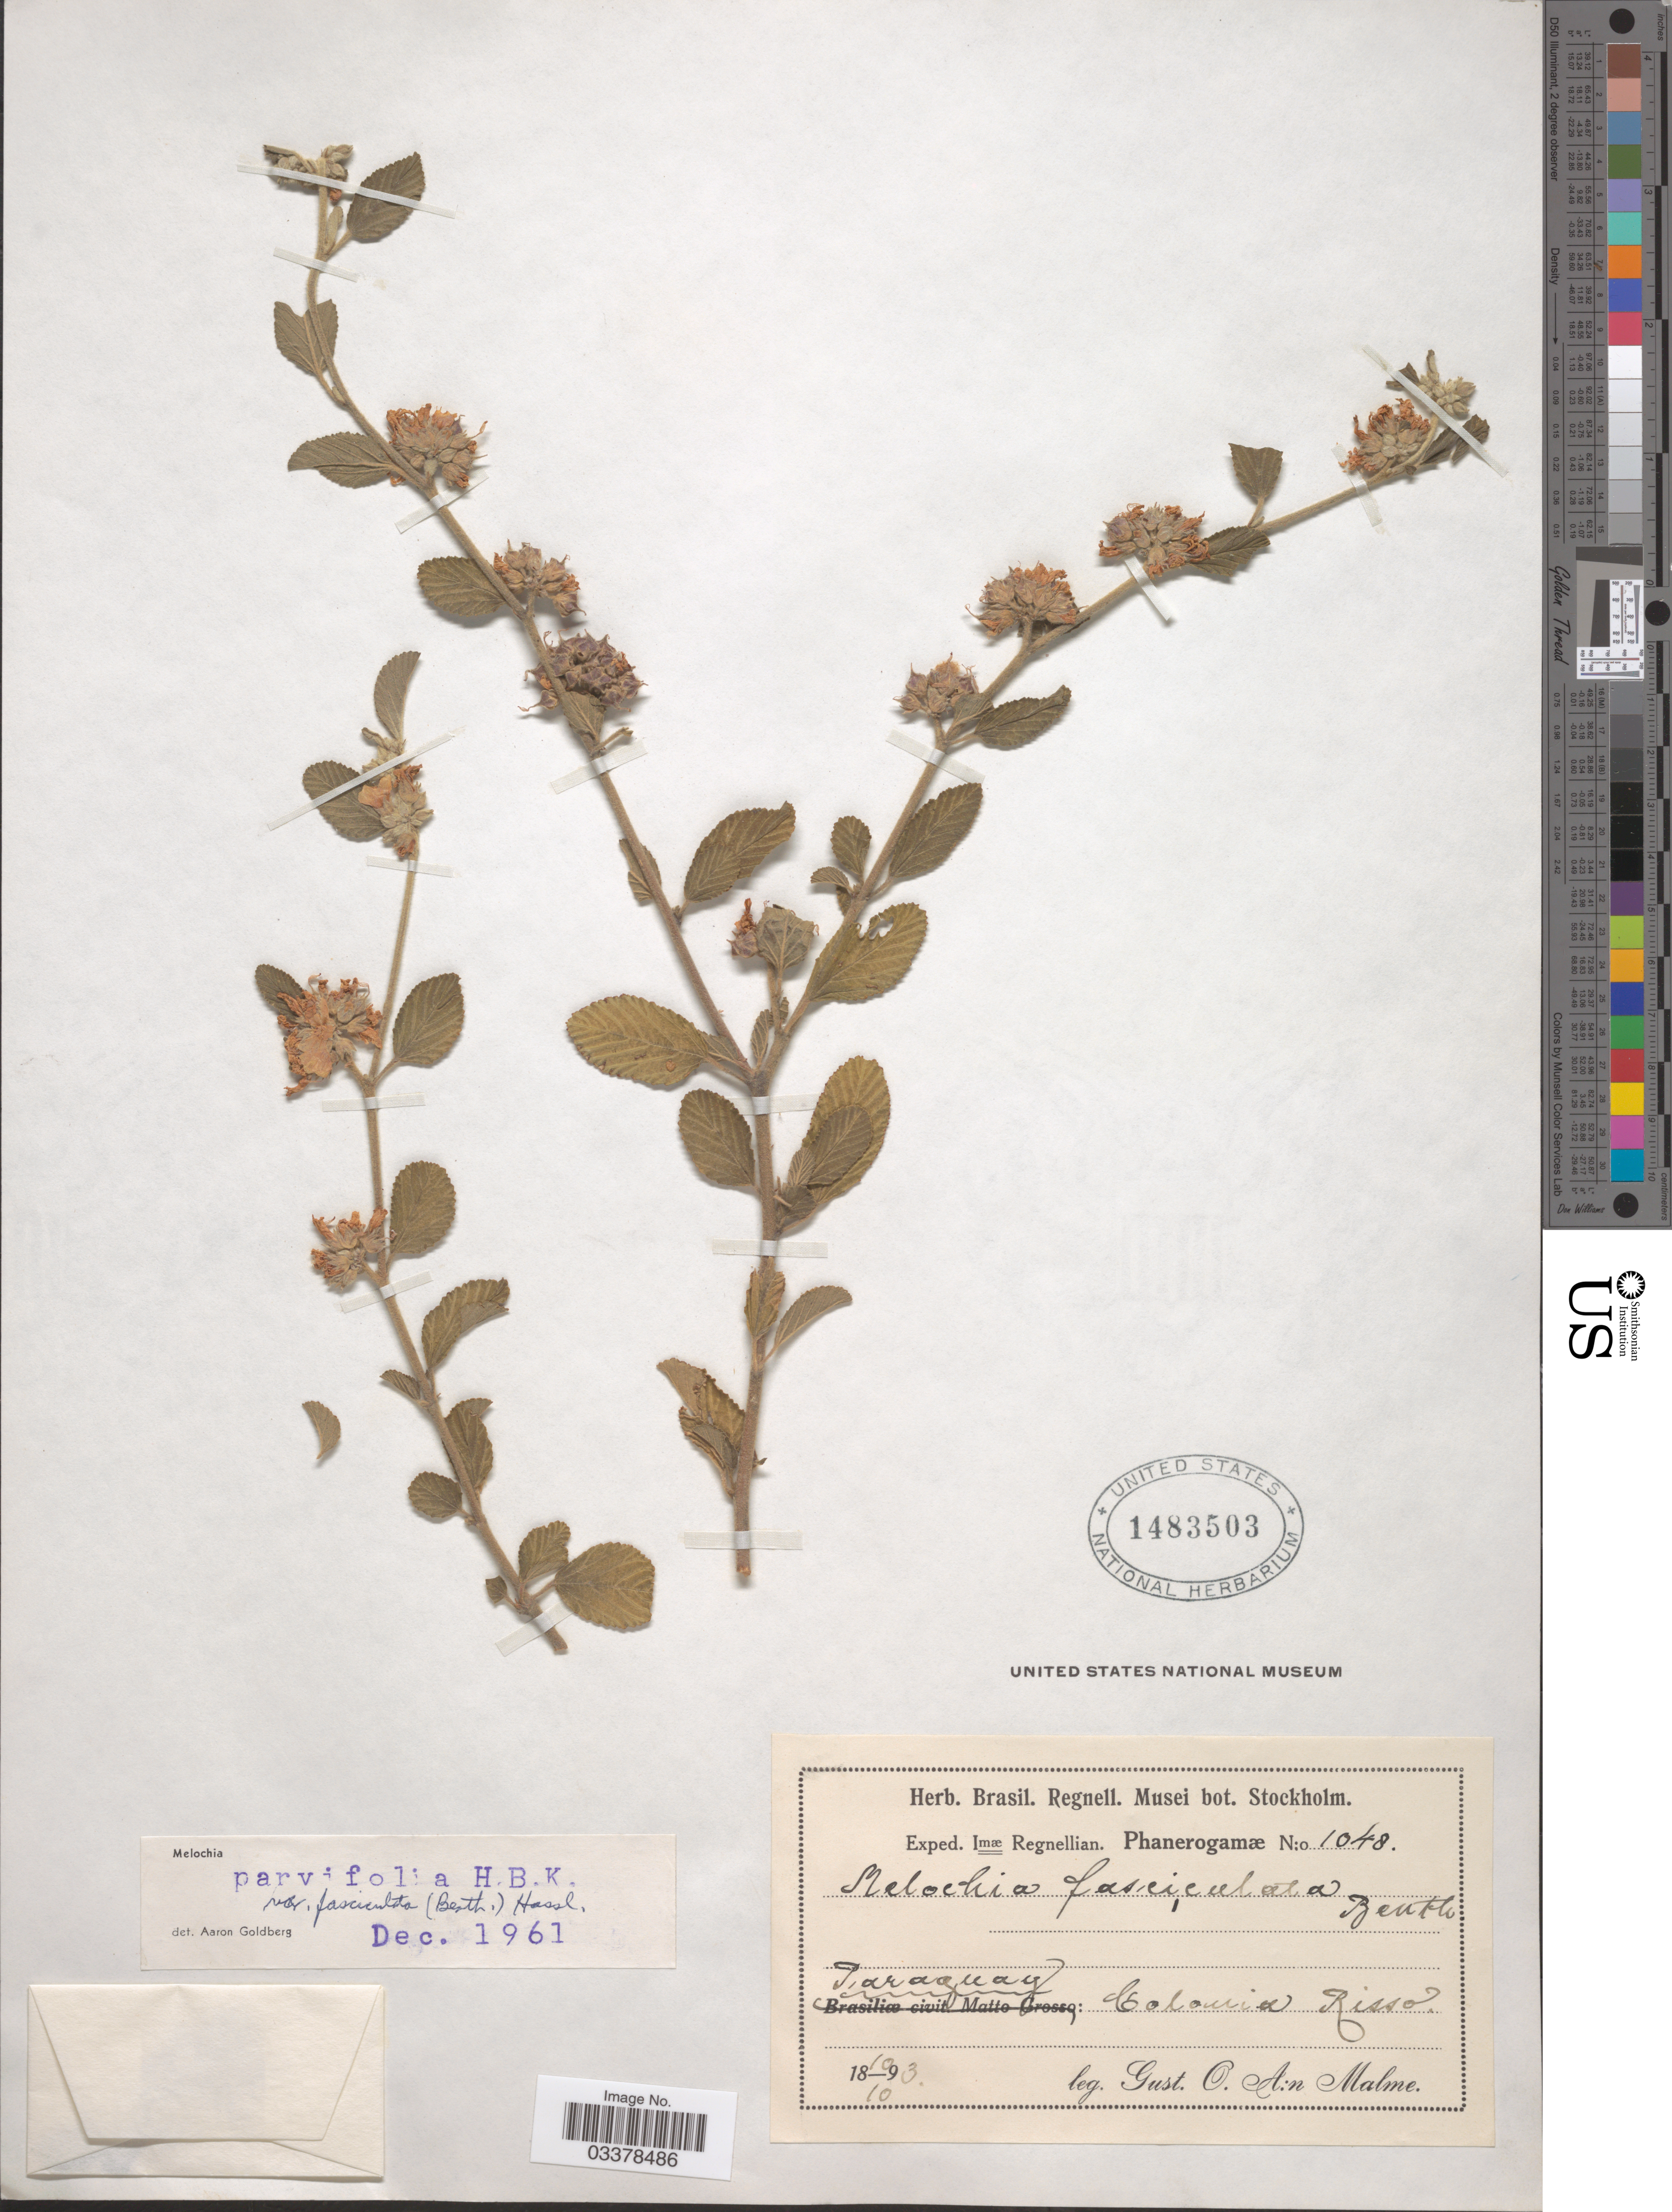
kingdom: Plantae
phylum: Tracheophyta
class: Magnoliopsida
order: Malvales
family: Malvaceae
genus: Melochia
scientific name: Melochia parvifolia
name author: Kunth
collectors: G. O. A. Malme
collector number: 1048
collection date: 1893-10-10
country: Paraguay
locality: Colonia Risso.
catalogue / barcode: US 1483503